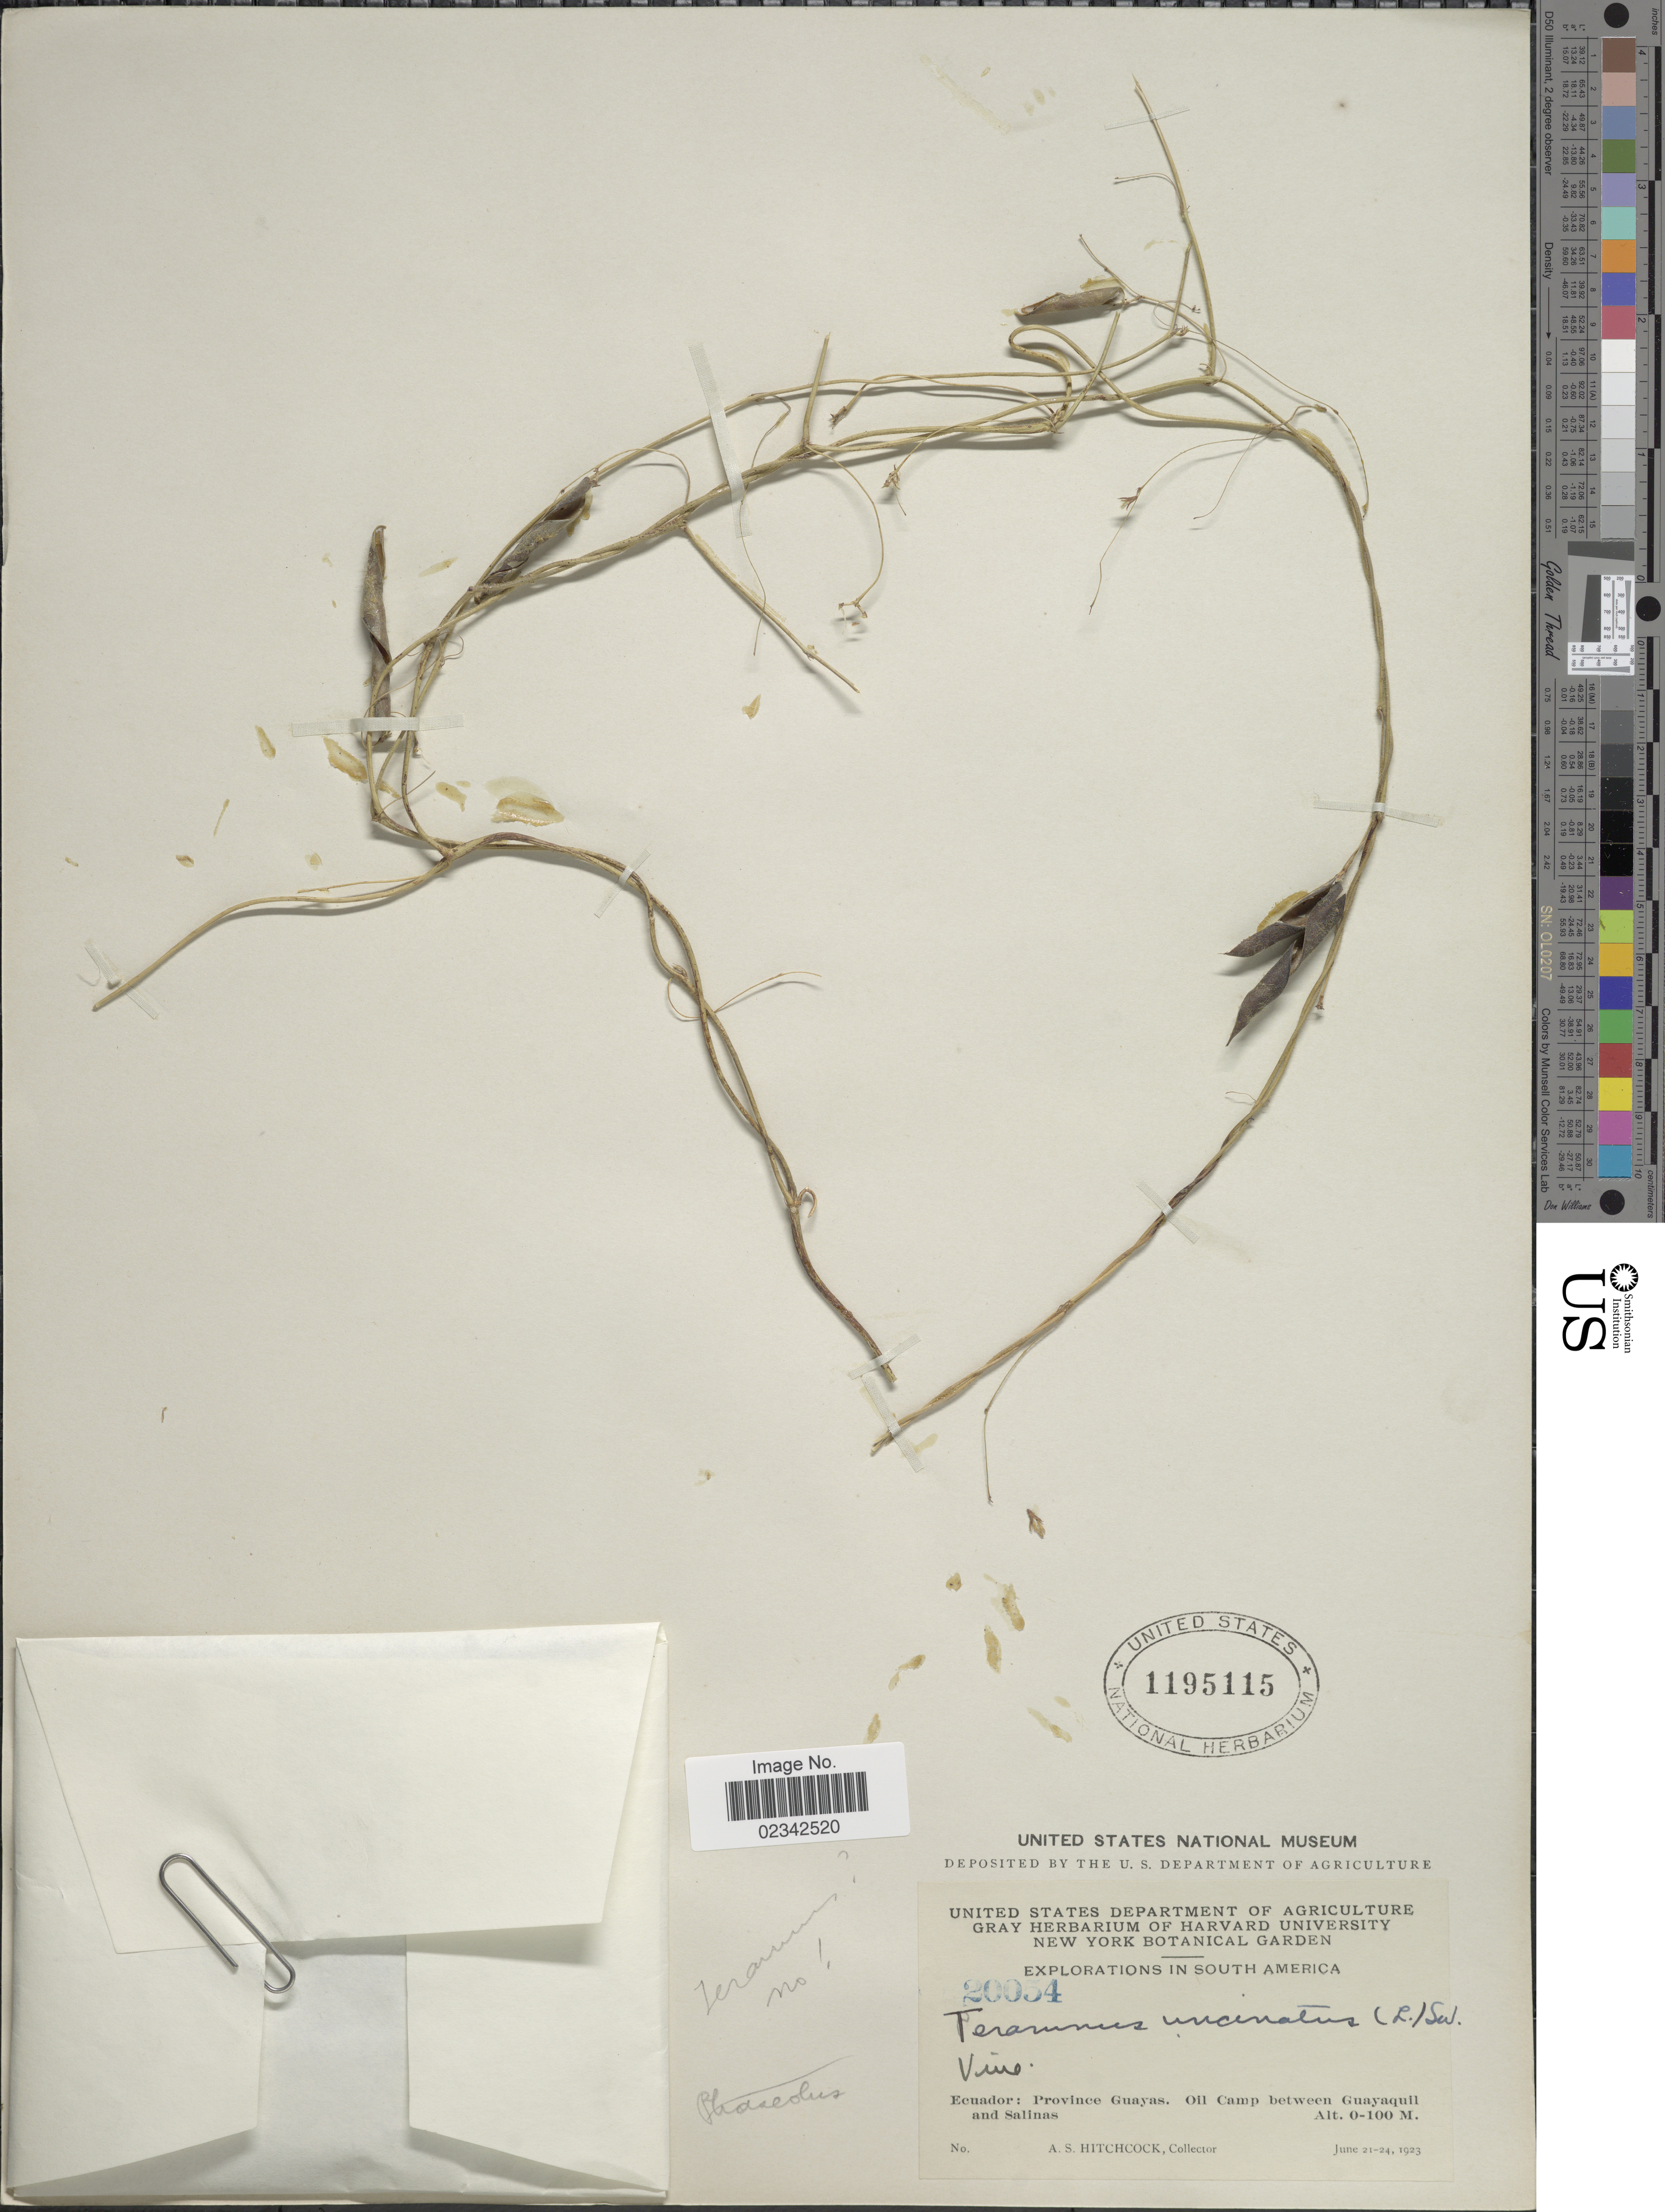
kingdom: Plantae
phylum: Tracheophyta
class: Magnoliopsida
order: Fabales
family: Fabaceae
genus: Galactia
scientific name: Galactia sp.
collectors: A. S. Hitchcock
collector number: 20054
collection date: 1923-06-21/1923-06-24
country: Ecuador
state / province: Guayas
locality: On camp between Guayaquil and Salinas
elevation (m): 0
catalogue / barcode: US 1195115